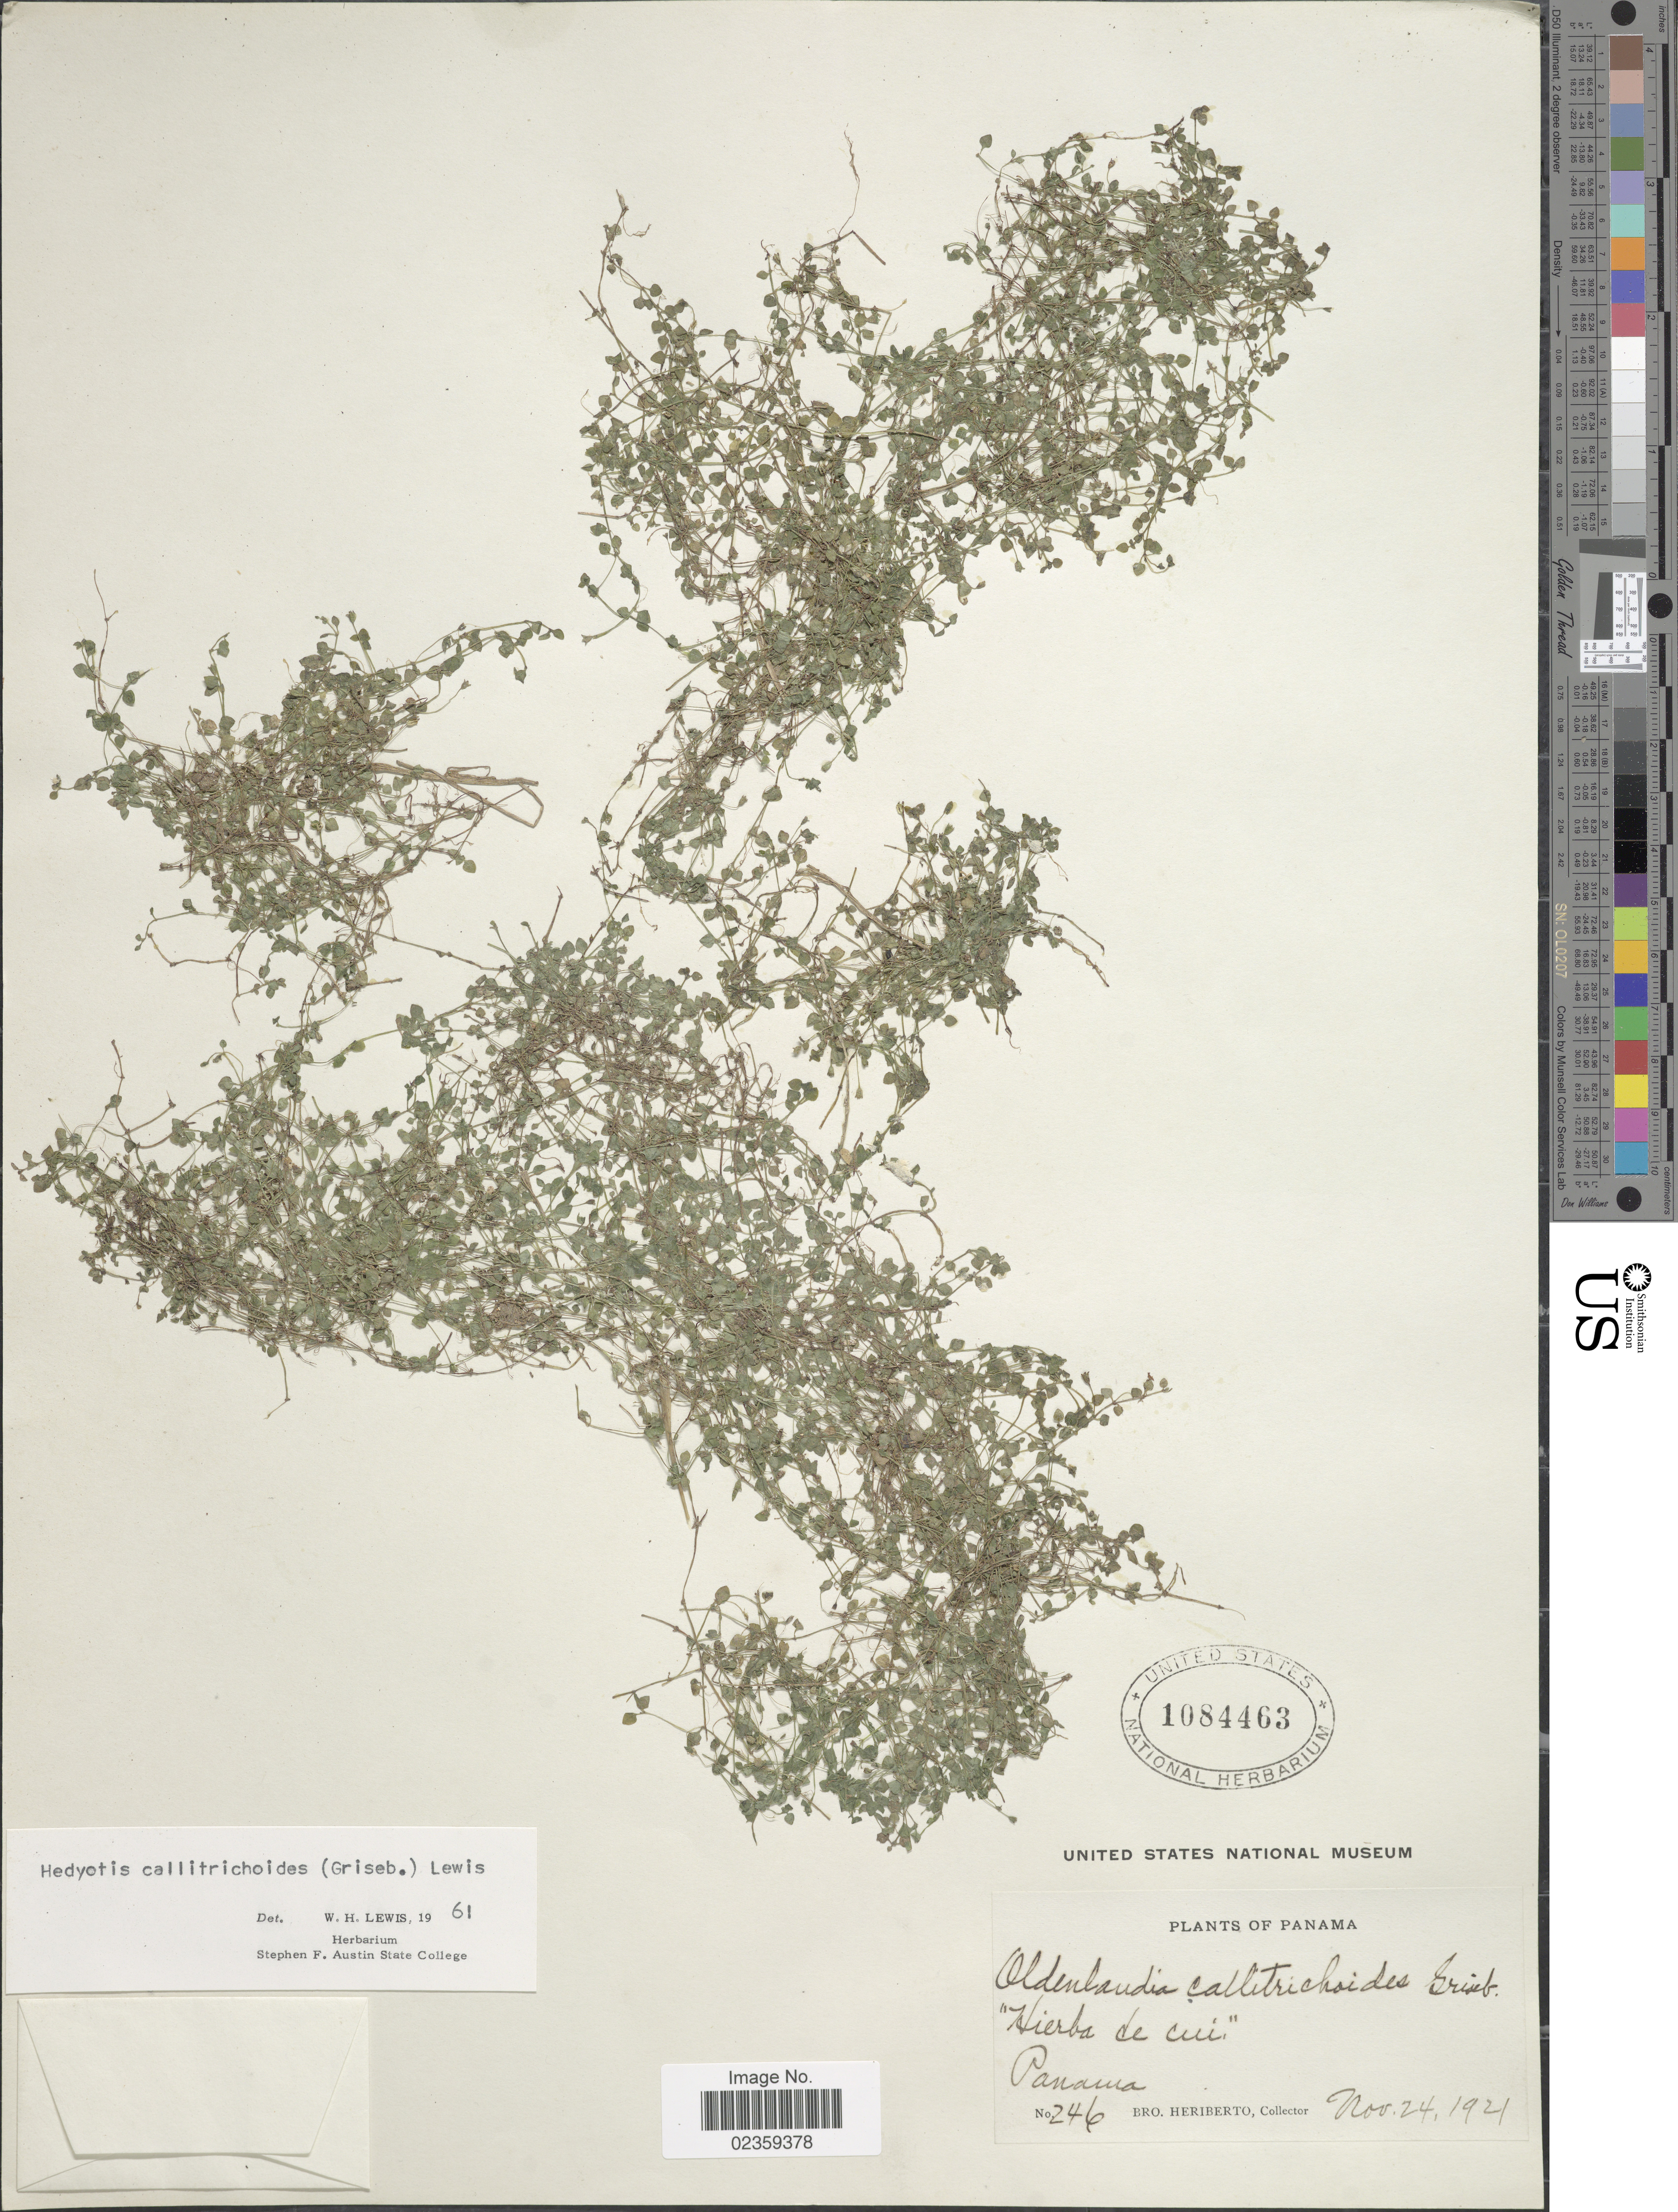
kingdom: Plantae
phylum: Tracheophyta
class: Magnoliopsida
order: Gentianales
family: Rubiaceae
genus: Oldenlandia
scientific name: Oldenlandia callitrichoides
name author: Griseb.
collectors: B. Heriberto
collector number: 246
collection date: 1921-11-24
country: Panama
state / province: Panamá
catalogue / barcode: US 1084463